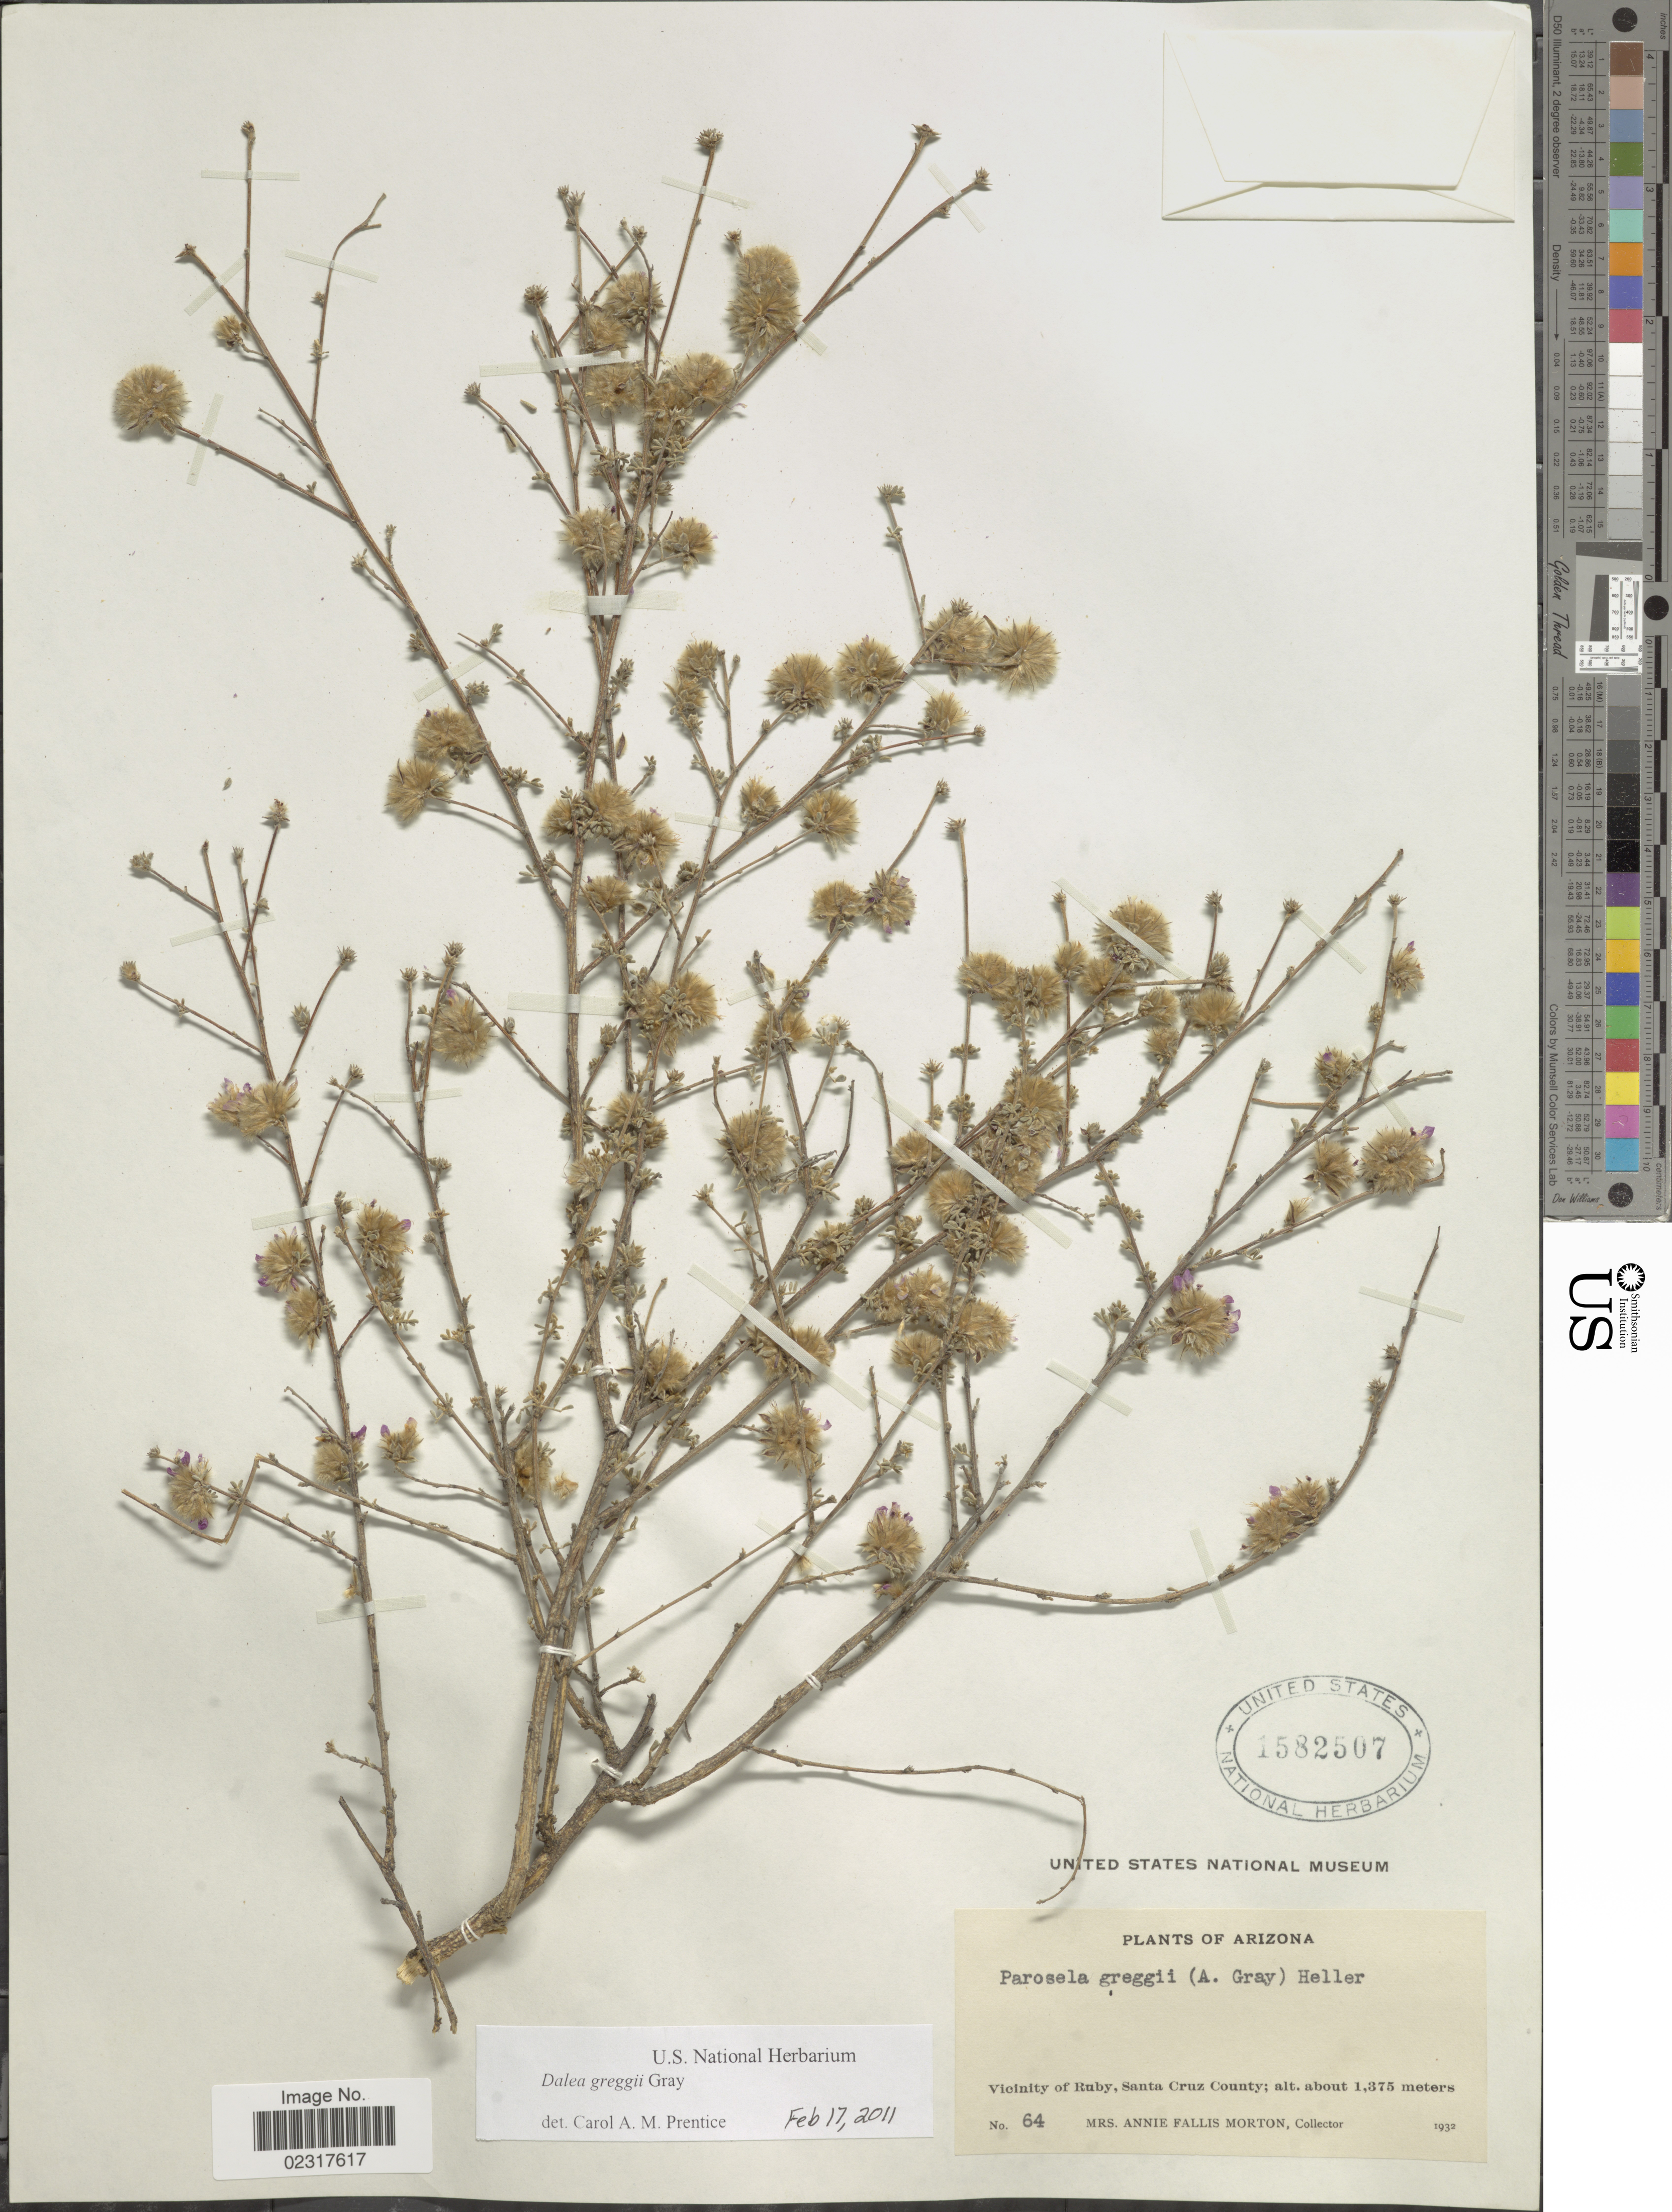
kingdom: Plantae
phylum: Tracheophyta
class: Magnoliopsida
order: Fabales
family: Fabaceae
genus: Dalea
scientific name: Dalea greggii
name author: A. Gray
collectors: A. F. Morton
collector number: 64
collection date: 1932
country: United States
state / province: Arizona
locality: Vicinity of Ruby, Santa Cruz County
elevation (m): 1375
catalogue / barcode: US 1582507